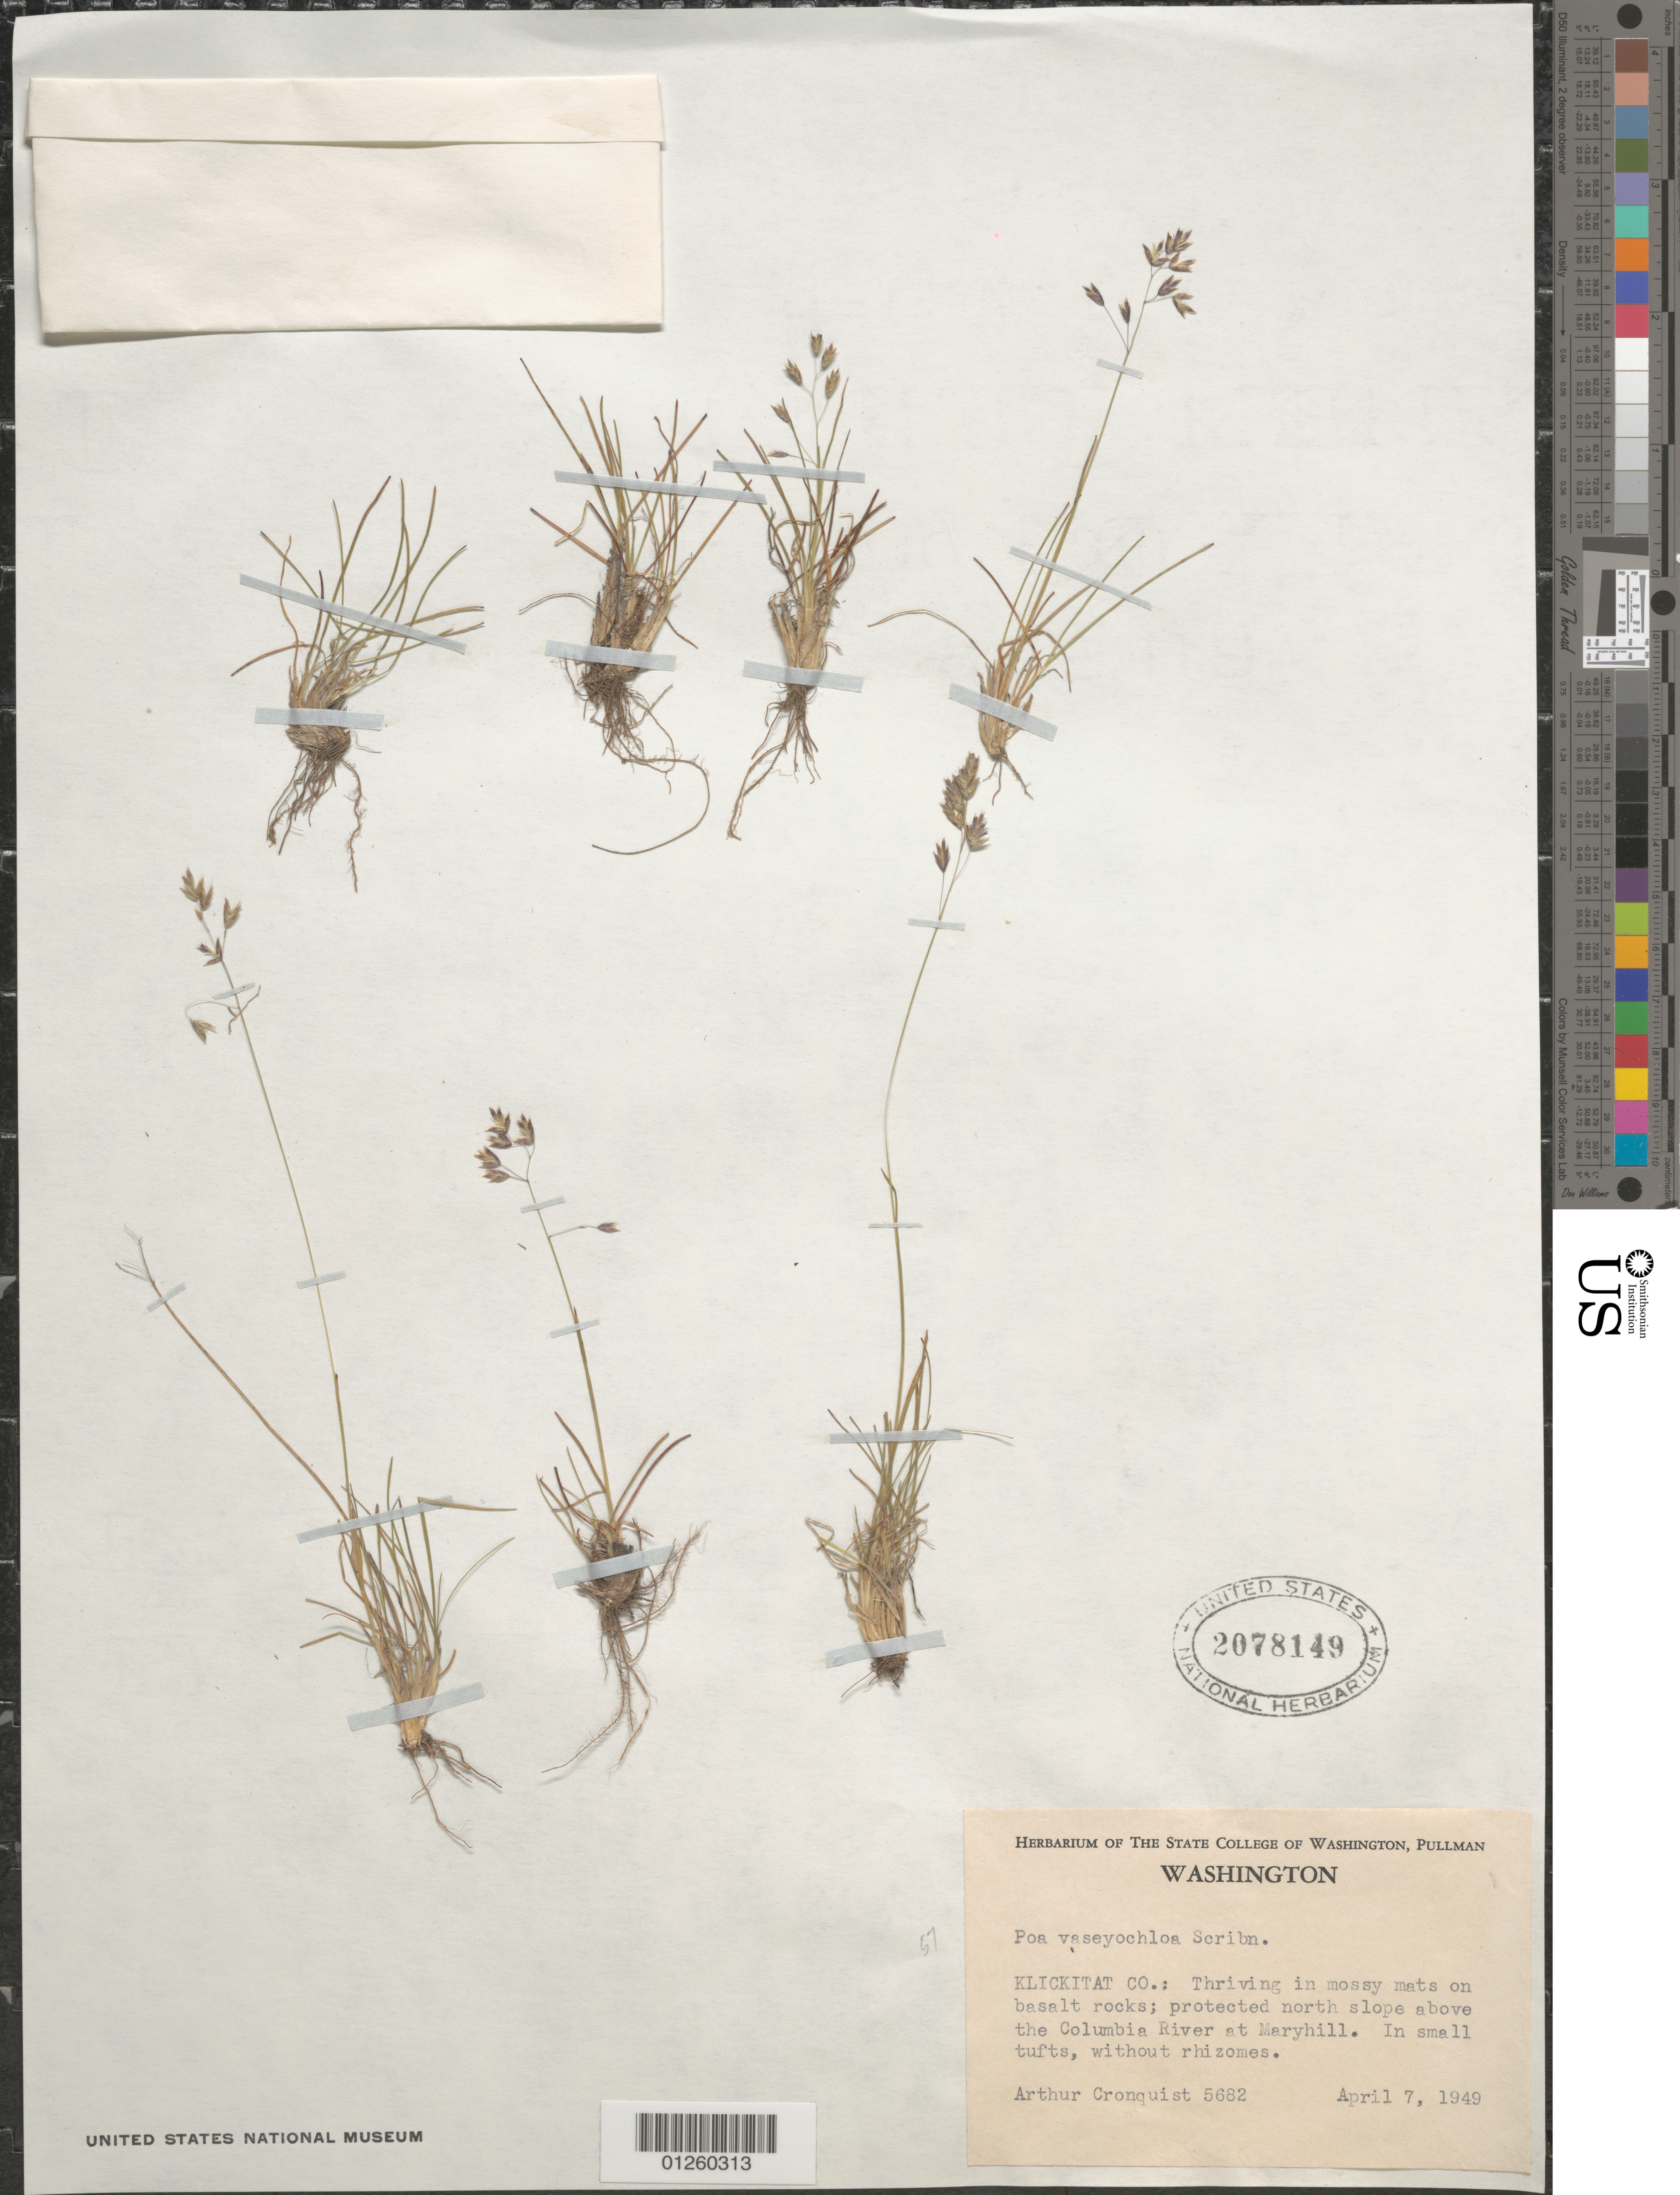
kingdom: Plantae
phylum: Tracheophyta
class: Liliopsida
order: Poales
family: Poaceae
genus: Poa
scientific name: Poa leibergii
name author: Scribn.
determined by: Soreng, Robert J., Research Associate (BOT), Smithsonian Institution - National Museum of Natural History (UNITED STATES)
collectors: A. Cronquist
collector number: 5682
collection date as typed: April 7, 1949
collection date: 1949-04-07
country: United States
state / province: Washington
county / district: Klickitat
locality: Klickitat County. Protected north slope above the Columbia River at Maryhill.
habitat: Thriving in mossy mats on basalt rocks. In small tufts, without thizomes.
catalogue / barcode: US 2078149